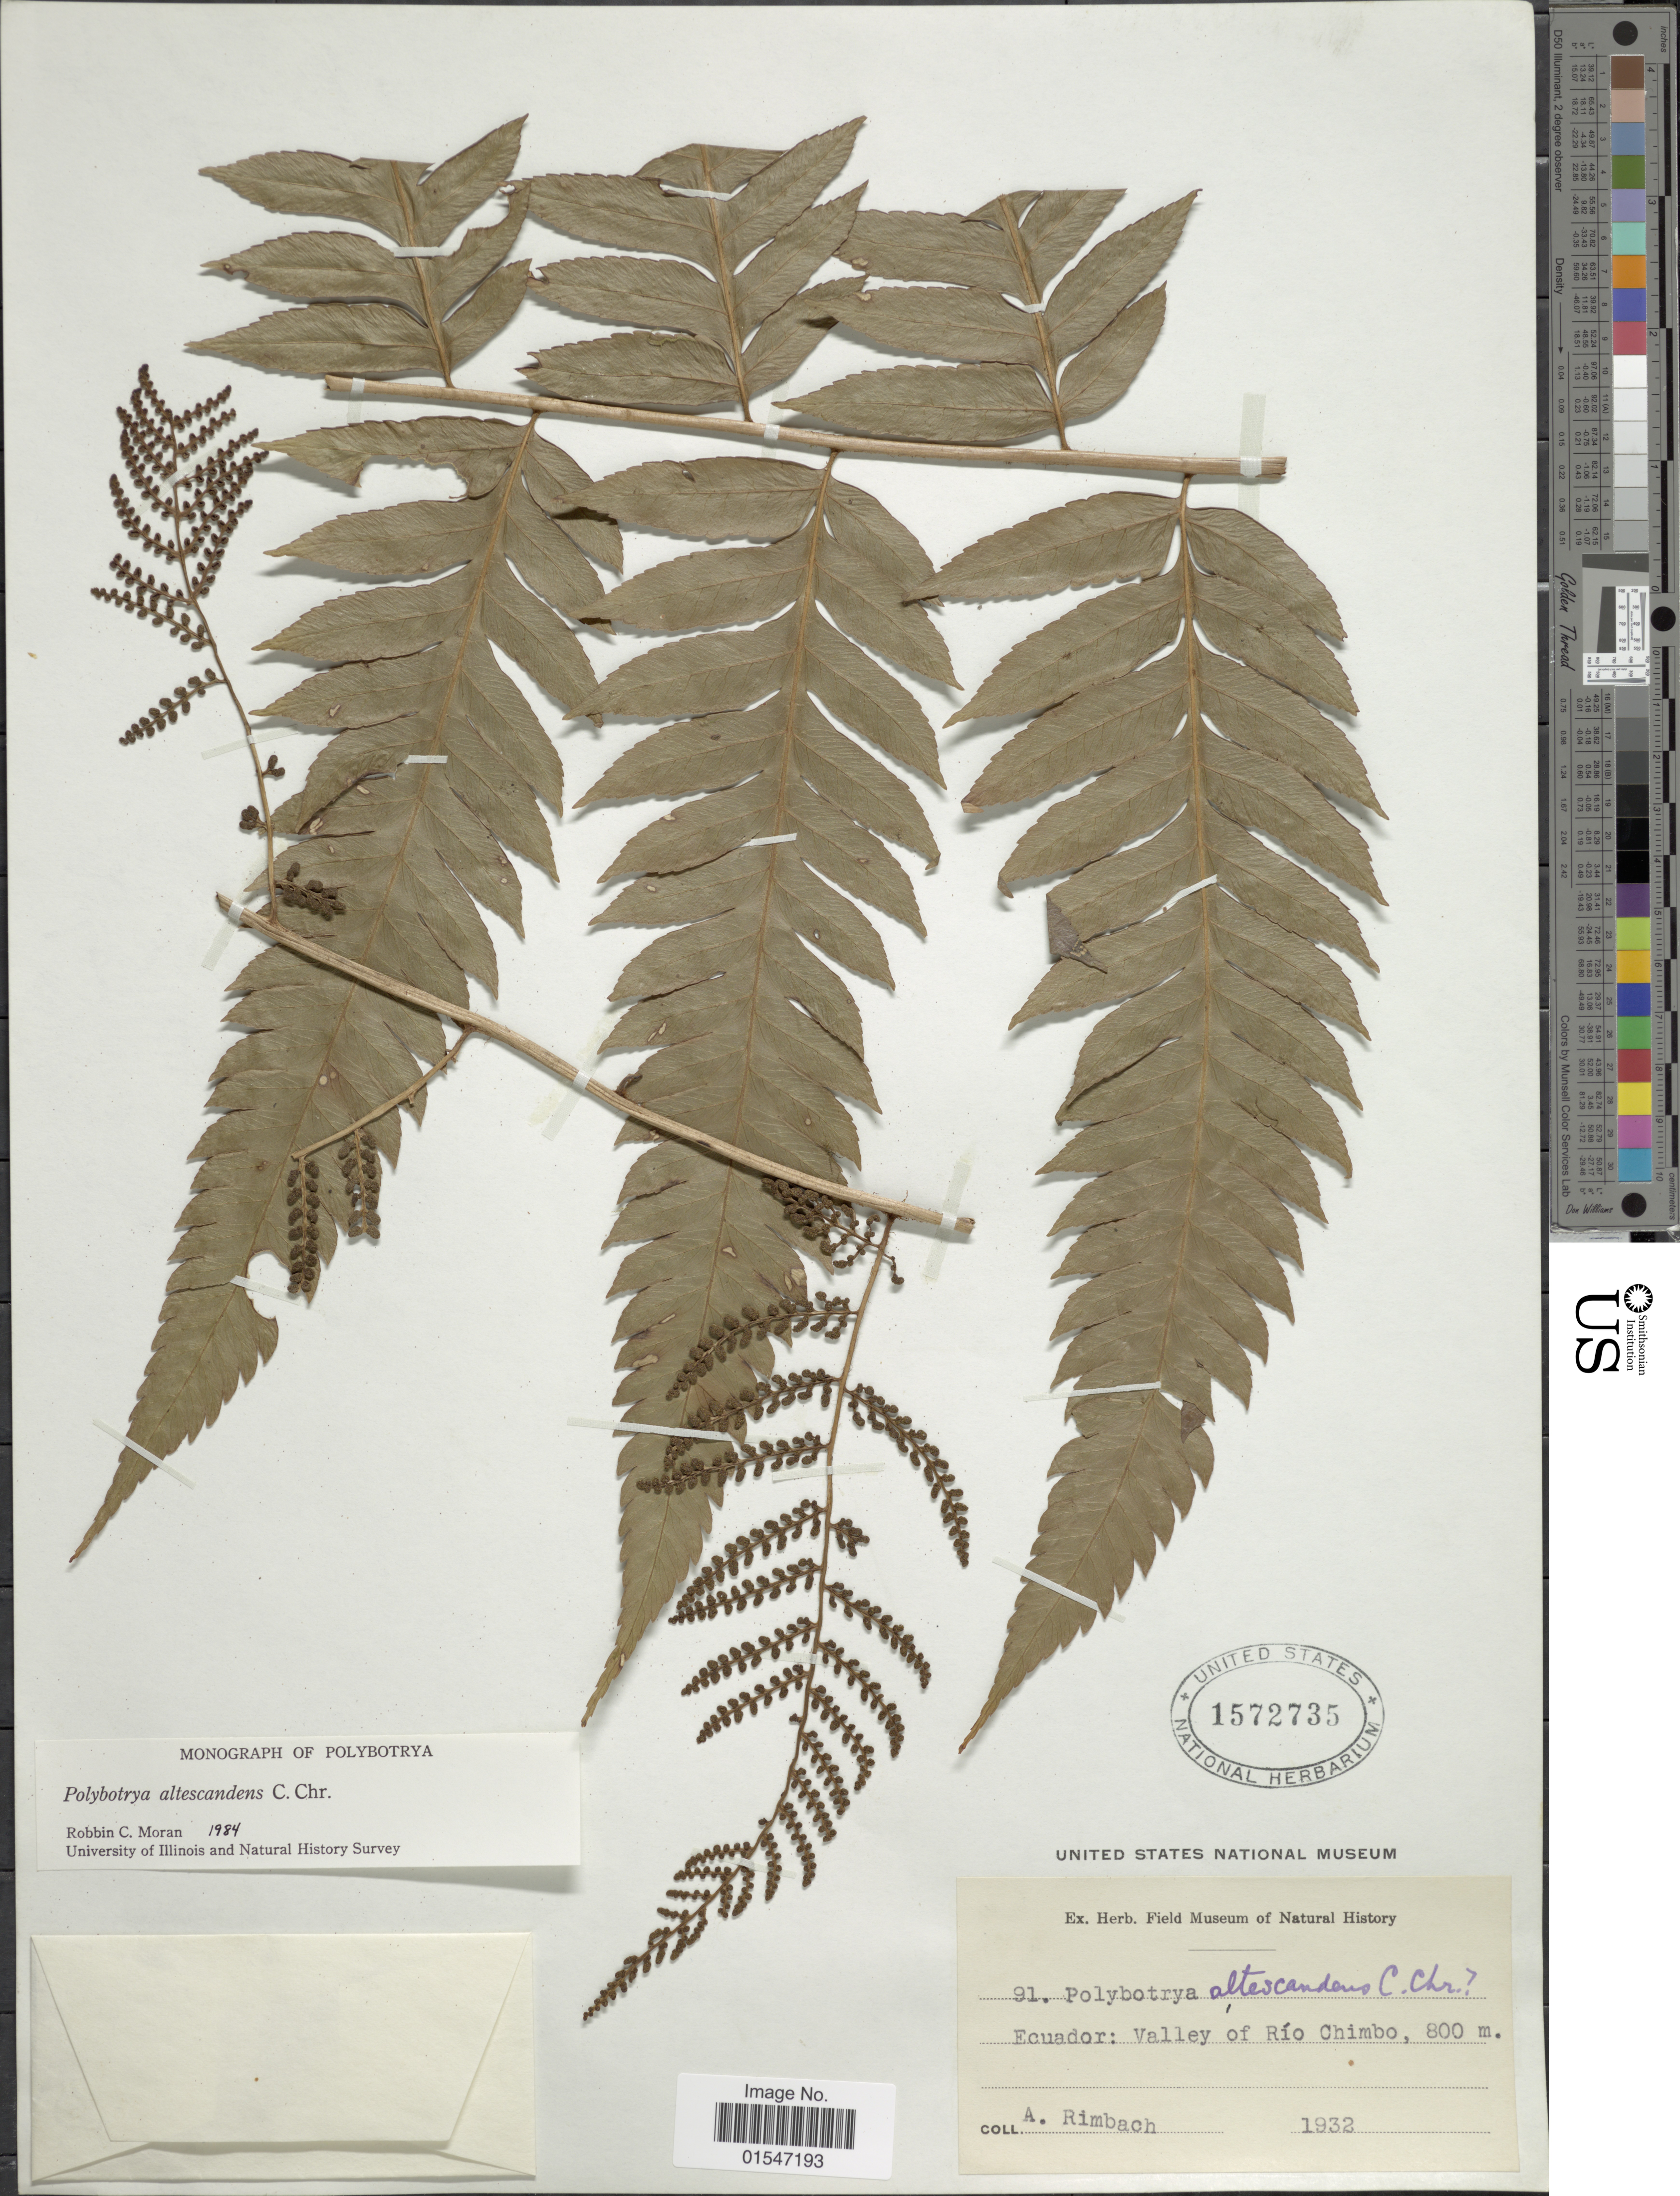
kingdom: Plantae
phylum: Tracheophyta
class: Polypodiopsida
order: Polypodiales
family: Dryopteridaceae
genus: Polybotrya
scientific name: Polybotrya altescandens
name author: C. Chr.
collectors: A. Rimbach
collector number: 91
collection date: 1932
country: Ecuador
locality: Valley of Río Chimbo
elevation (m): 800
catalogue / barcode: US 1572735